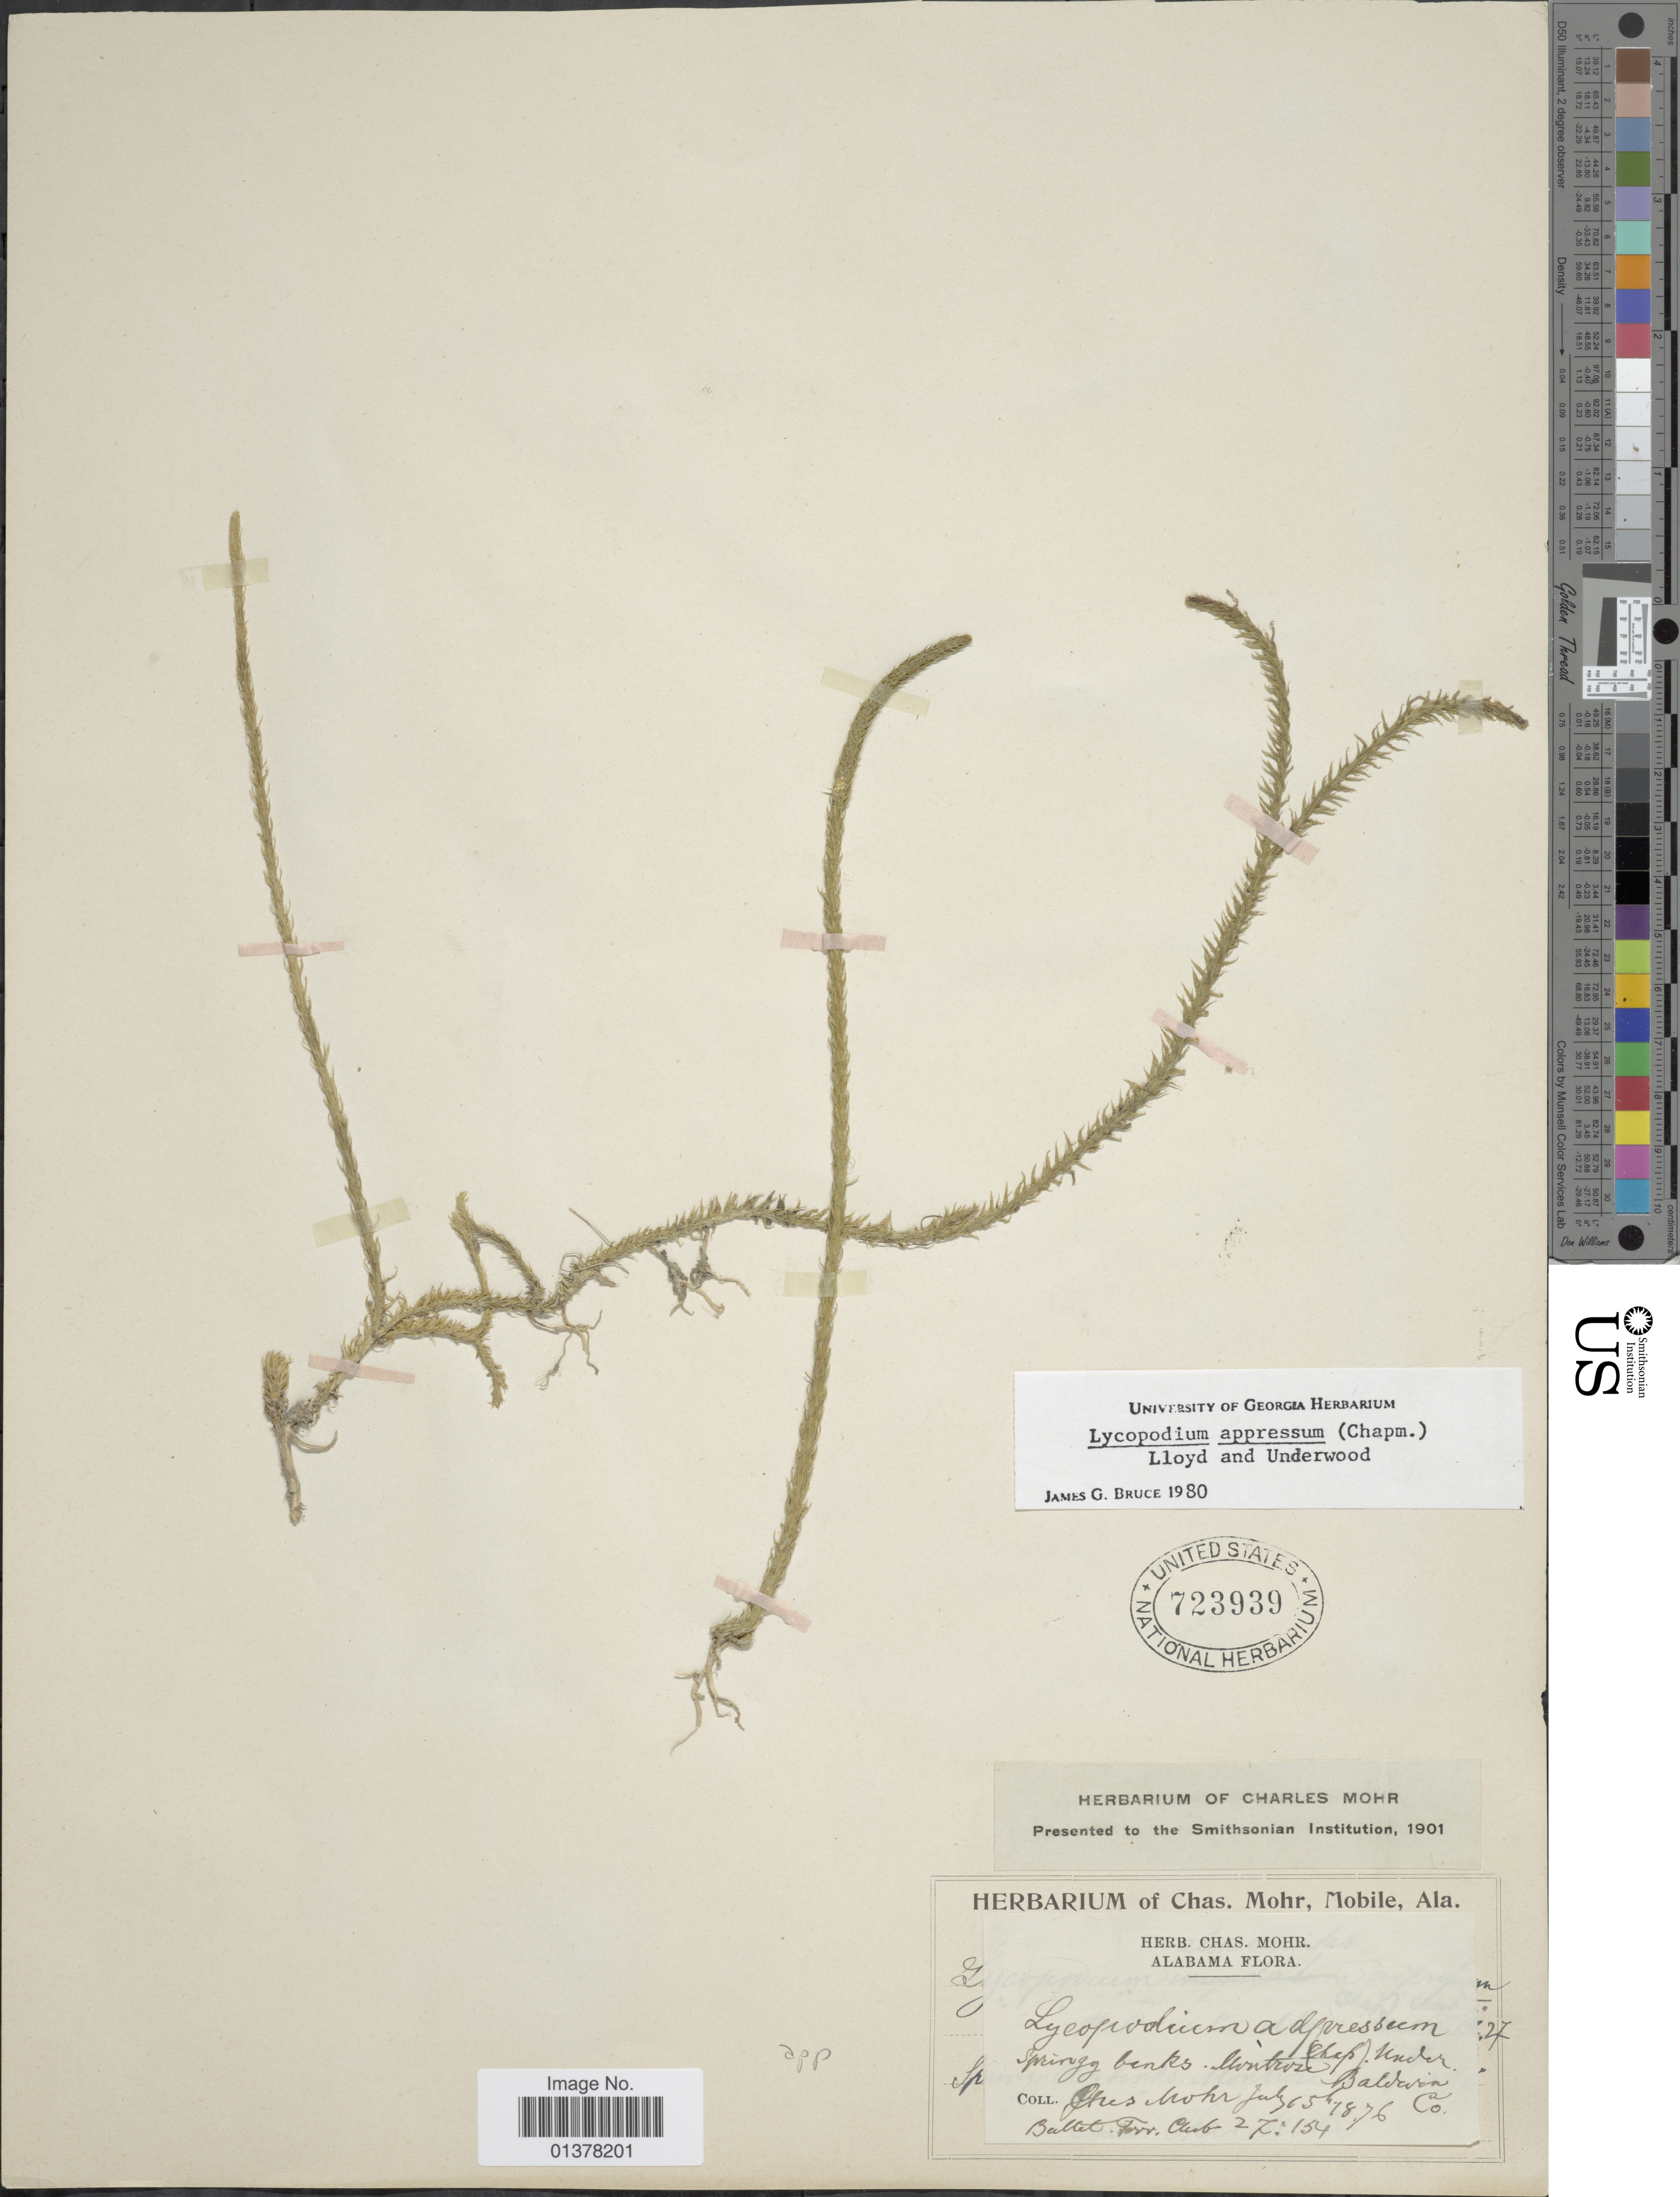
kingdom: Plantae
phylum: Tracheophyta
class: Lycopodiopsida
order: Lycopodiales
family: Lycopodiaceae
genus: Lycopodiella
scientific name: Lycopodiella appressa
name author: (Chapm.) Cranfill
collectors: C. T. Mohr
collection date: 1876-07-15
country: United States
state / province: Alabama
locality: Montrose, Baldwin Co.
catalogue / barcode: US 723939